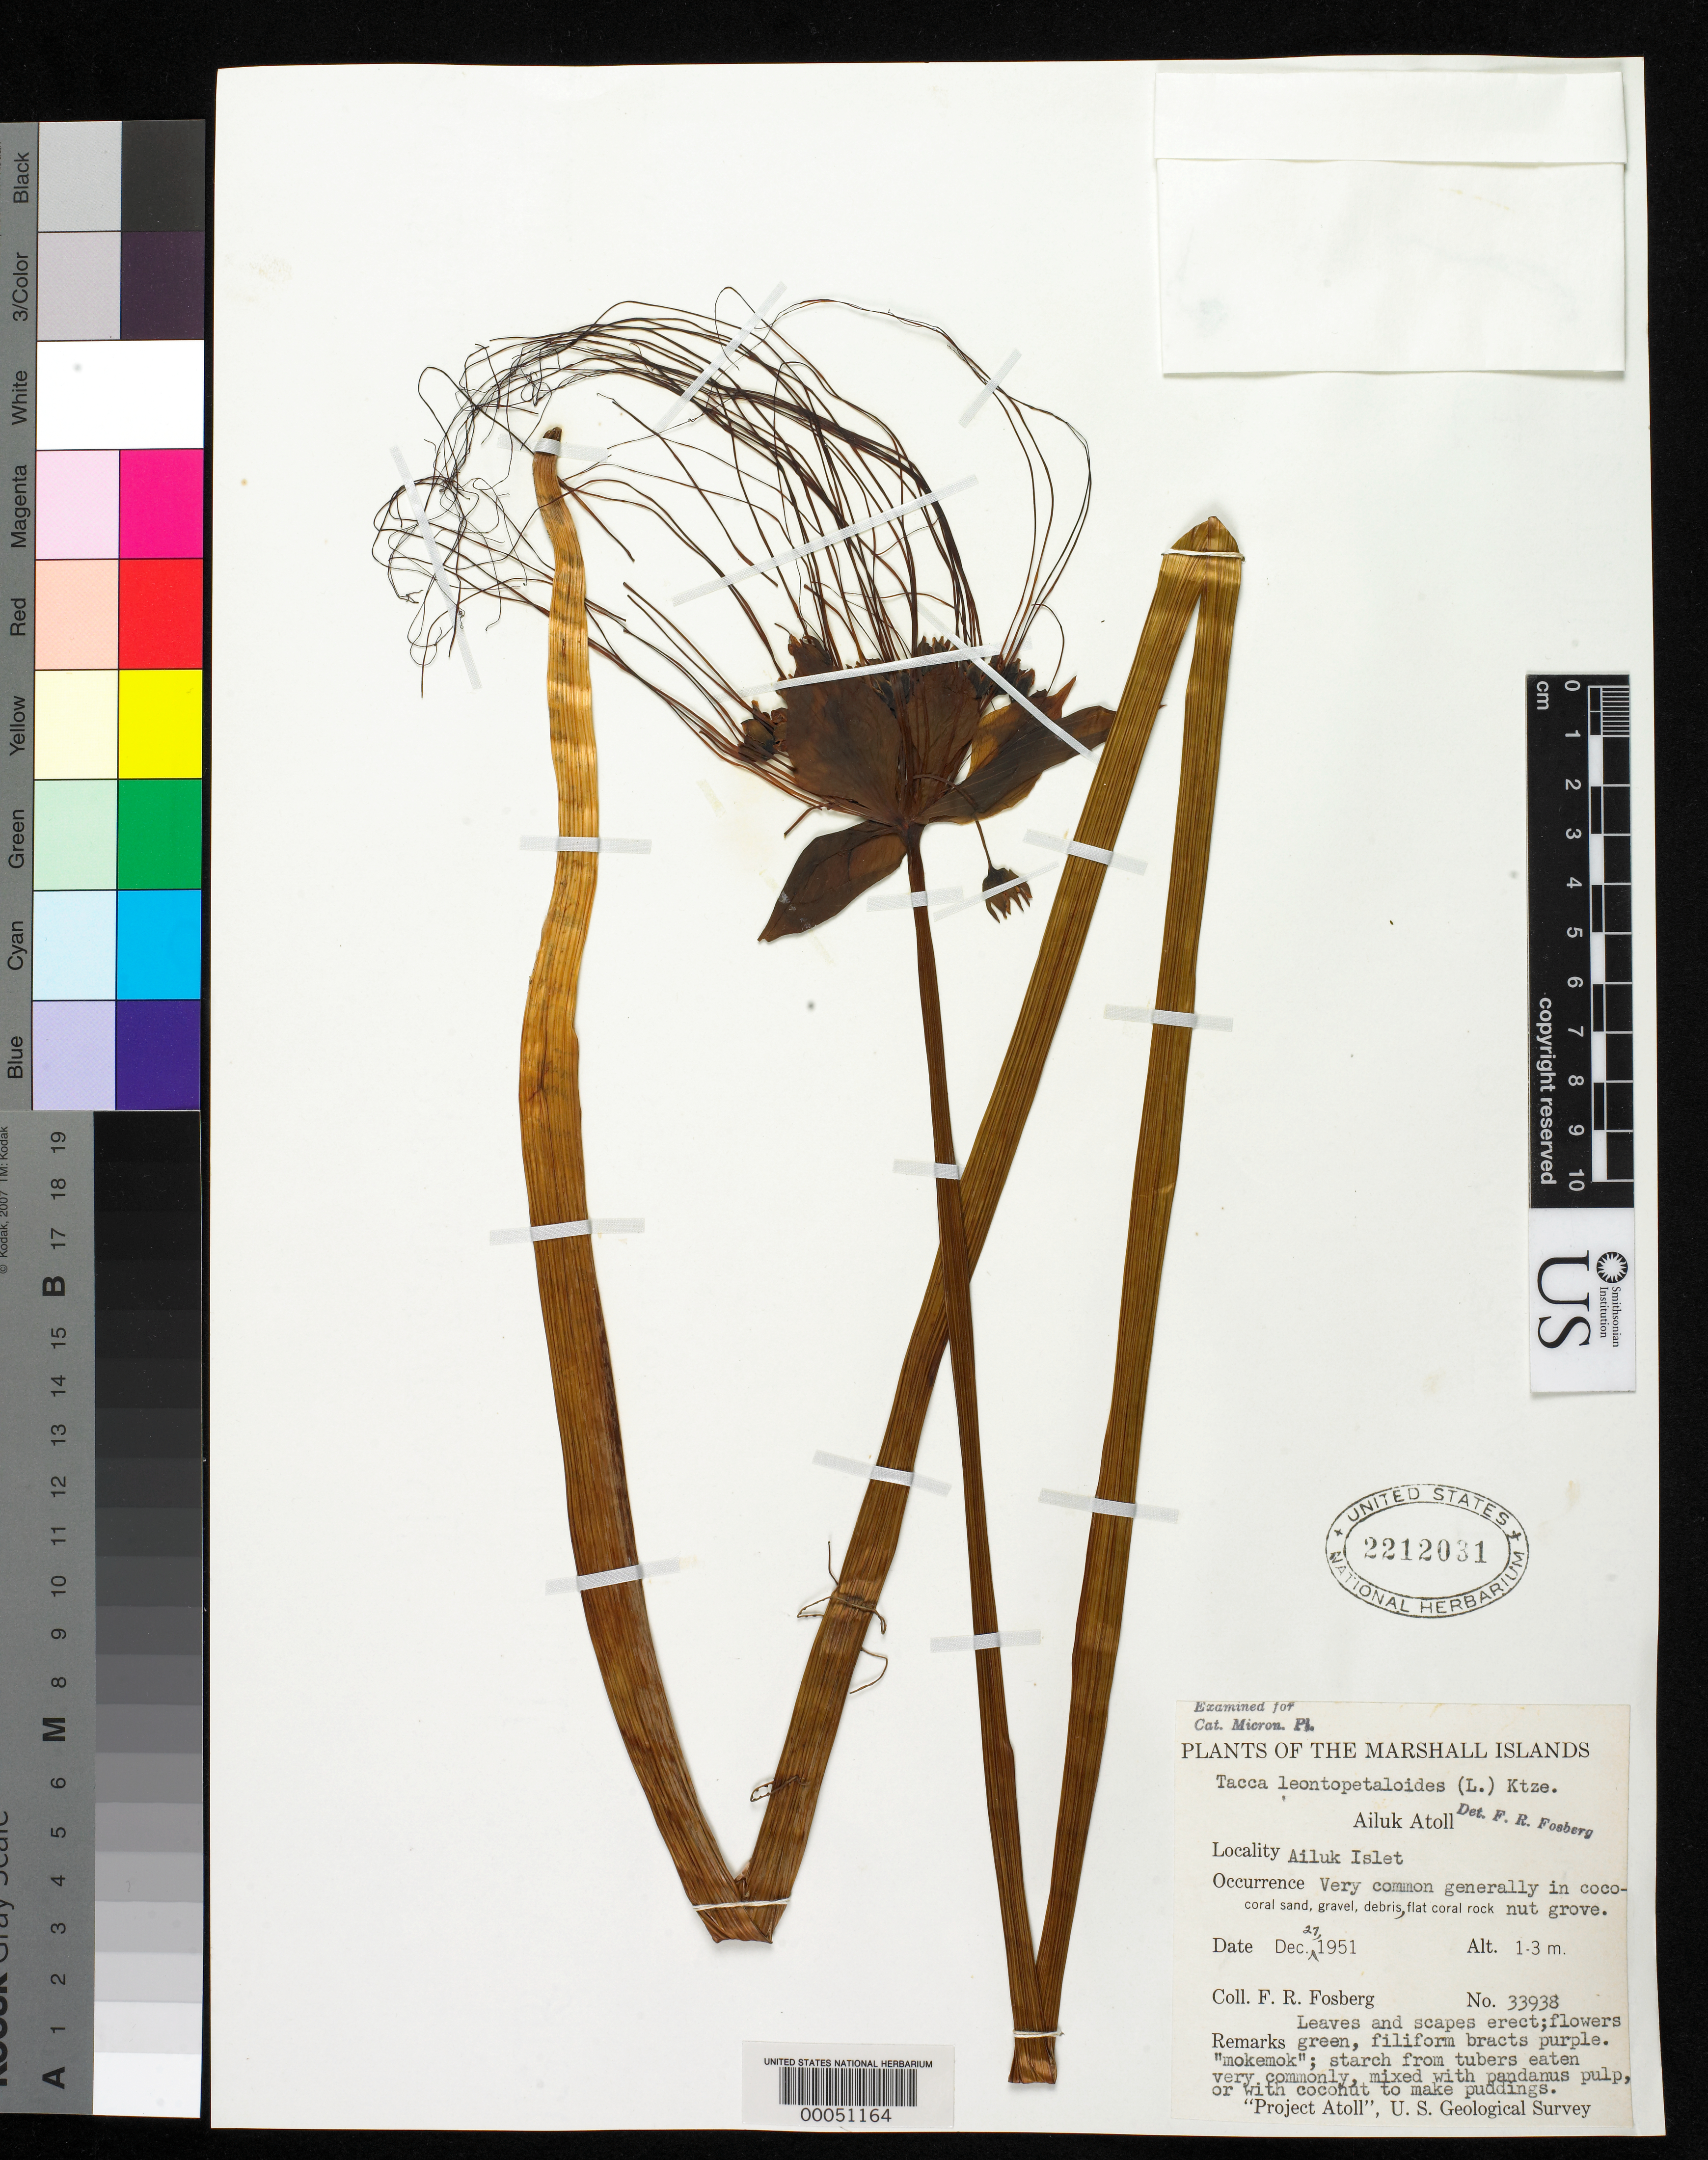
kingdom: Plantae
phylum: Tracheophyta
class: Liliopsida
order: Dioscoreales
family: Dioscoreaceae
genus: Tacca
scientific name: Tacca leontopetaloides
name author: (L.) Kuntze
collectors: F. R. Fosberg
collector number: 33938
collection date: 1951-12-27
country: Marshall Islands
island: Ailuk Atoll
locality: Ailuk Islet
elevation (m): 1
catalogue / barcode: US 2212031